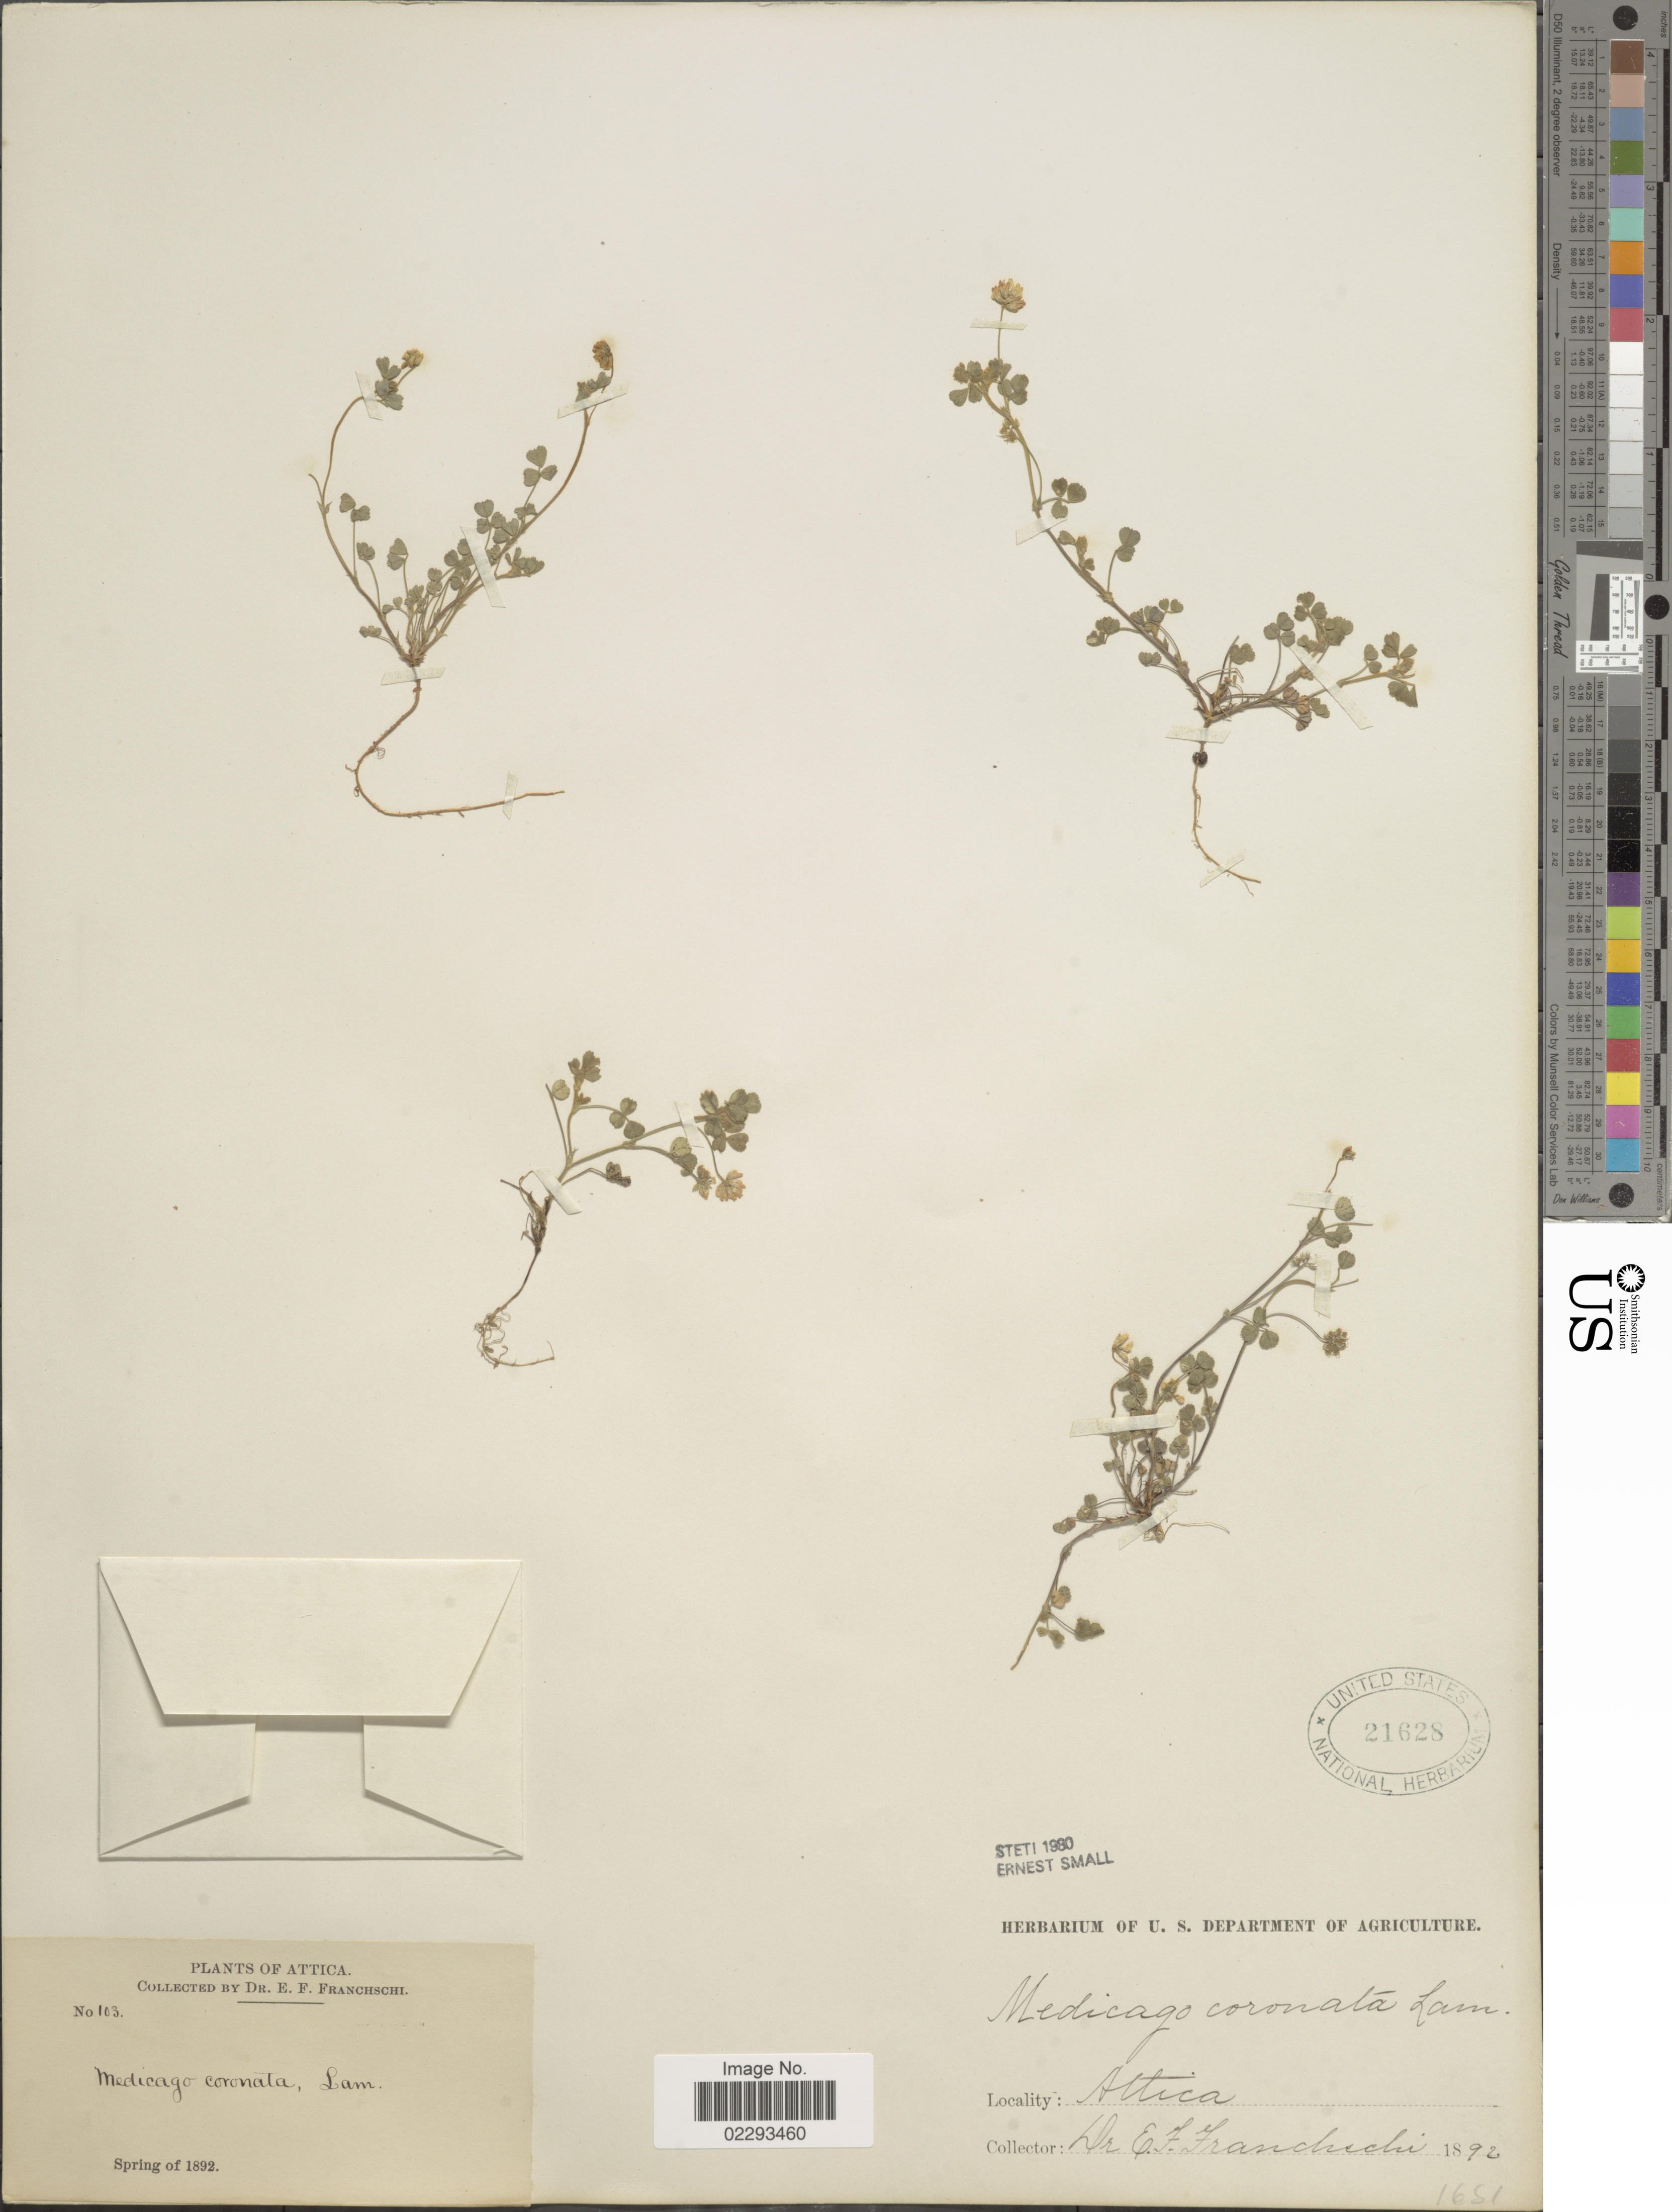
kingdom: Plantae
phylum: Tracheophyta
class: Magnoliopsida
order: Fabales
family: Fabaceae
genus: Medicago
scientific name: Medicago coronata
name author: (L.) Bartal.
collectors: E. Franchschi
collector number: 103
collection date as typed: spring of 1892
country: Greece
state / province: Attica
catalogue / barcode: US 21628